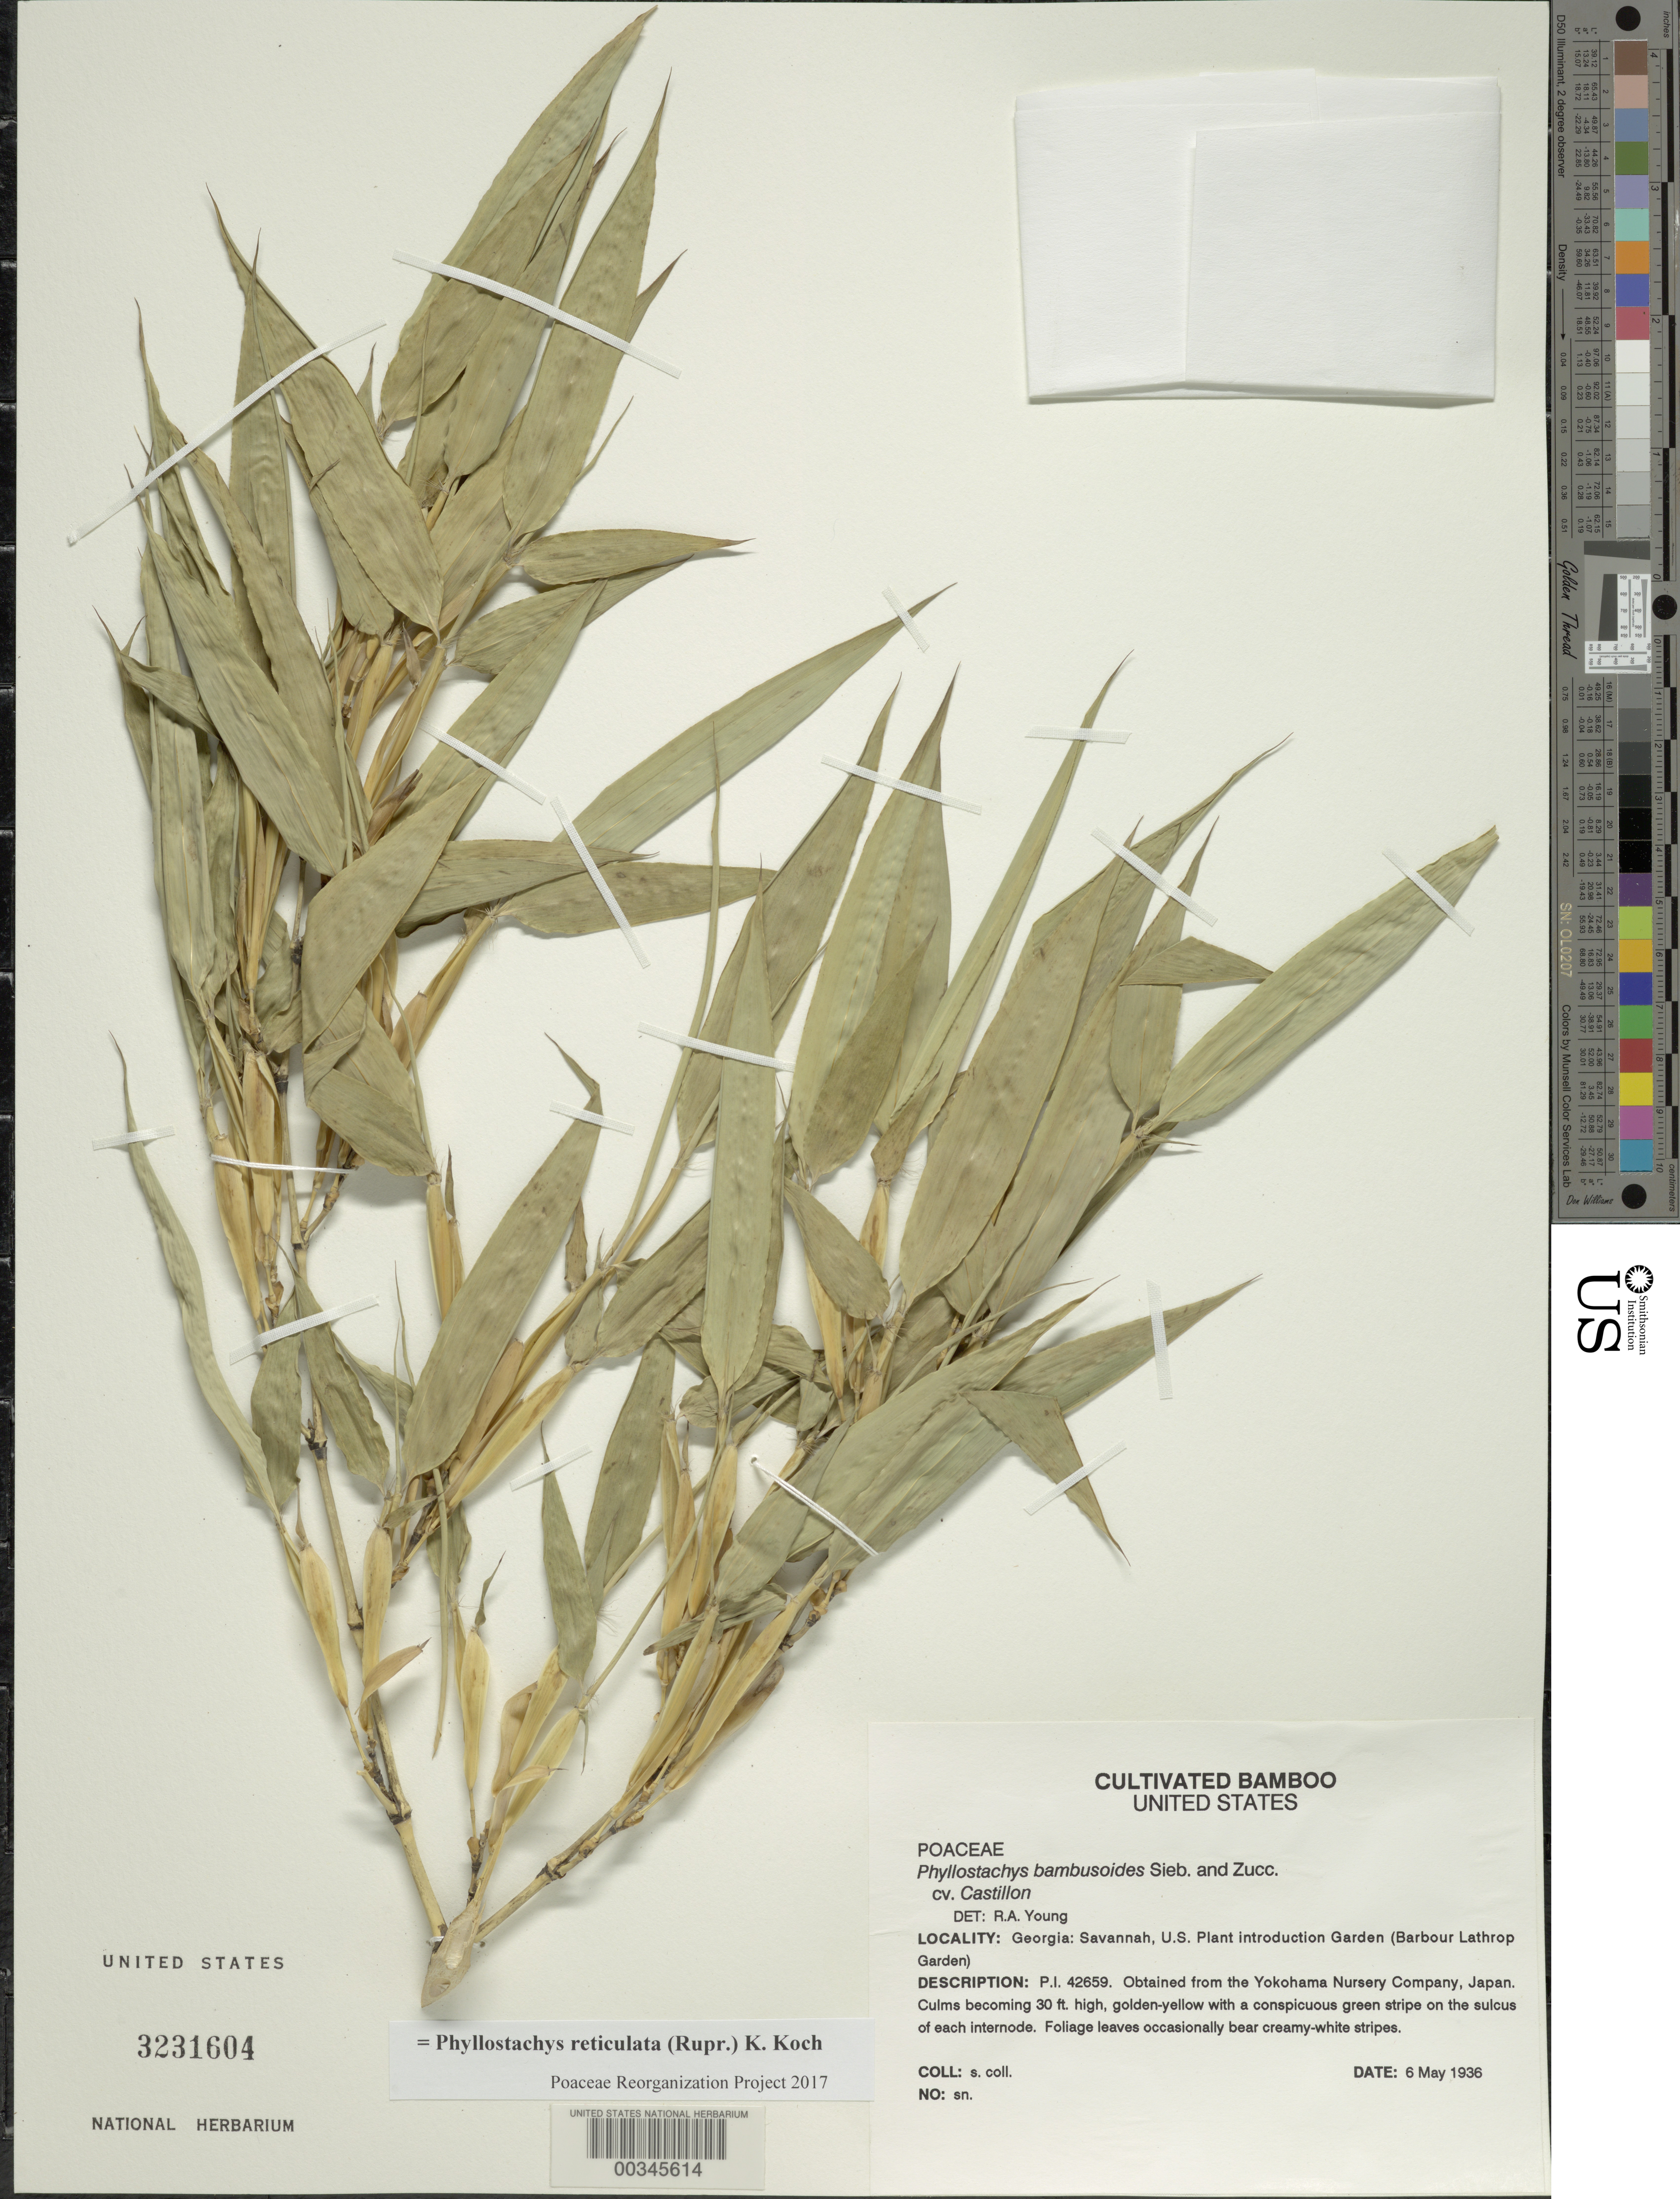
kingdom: Plantae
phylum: Tracheophyta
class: Liliopsida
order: Poales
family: Poaceae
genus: Phyllostachys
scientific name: Phyllostachys reticulata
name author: (Rupr.) K. Koch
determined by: Poaceae Reorganization Project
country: United States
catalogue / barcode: US 3231604